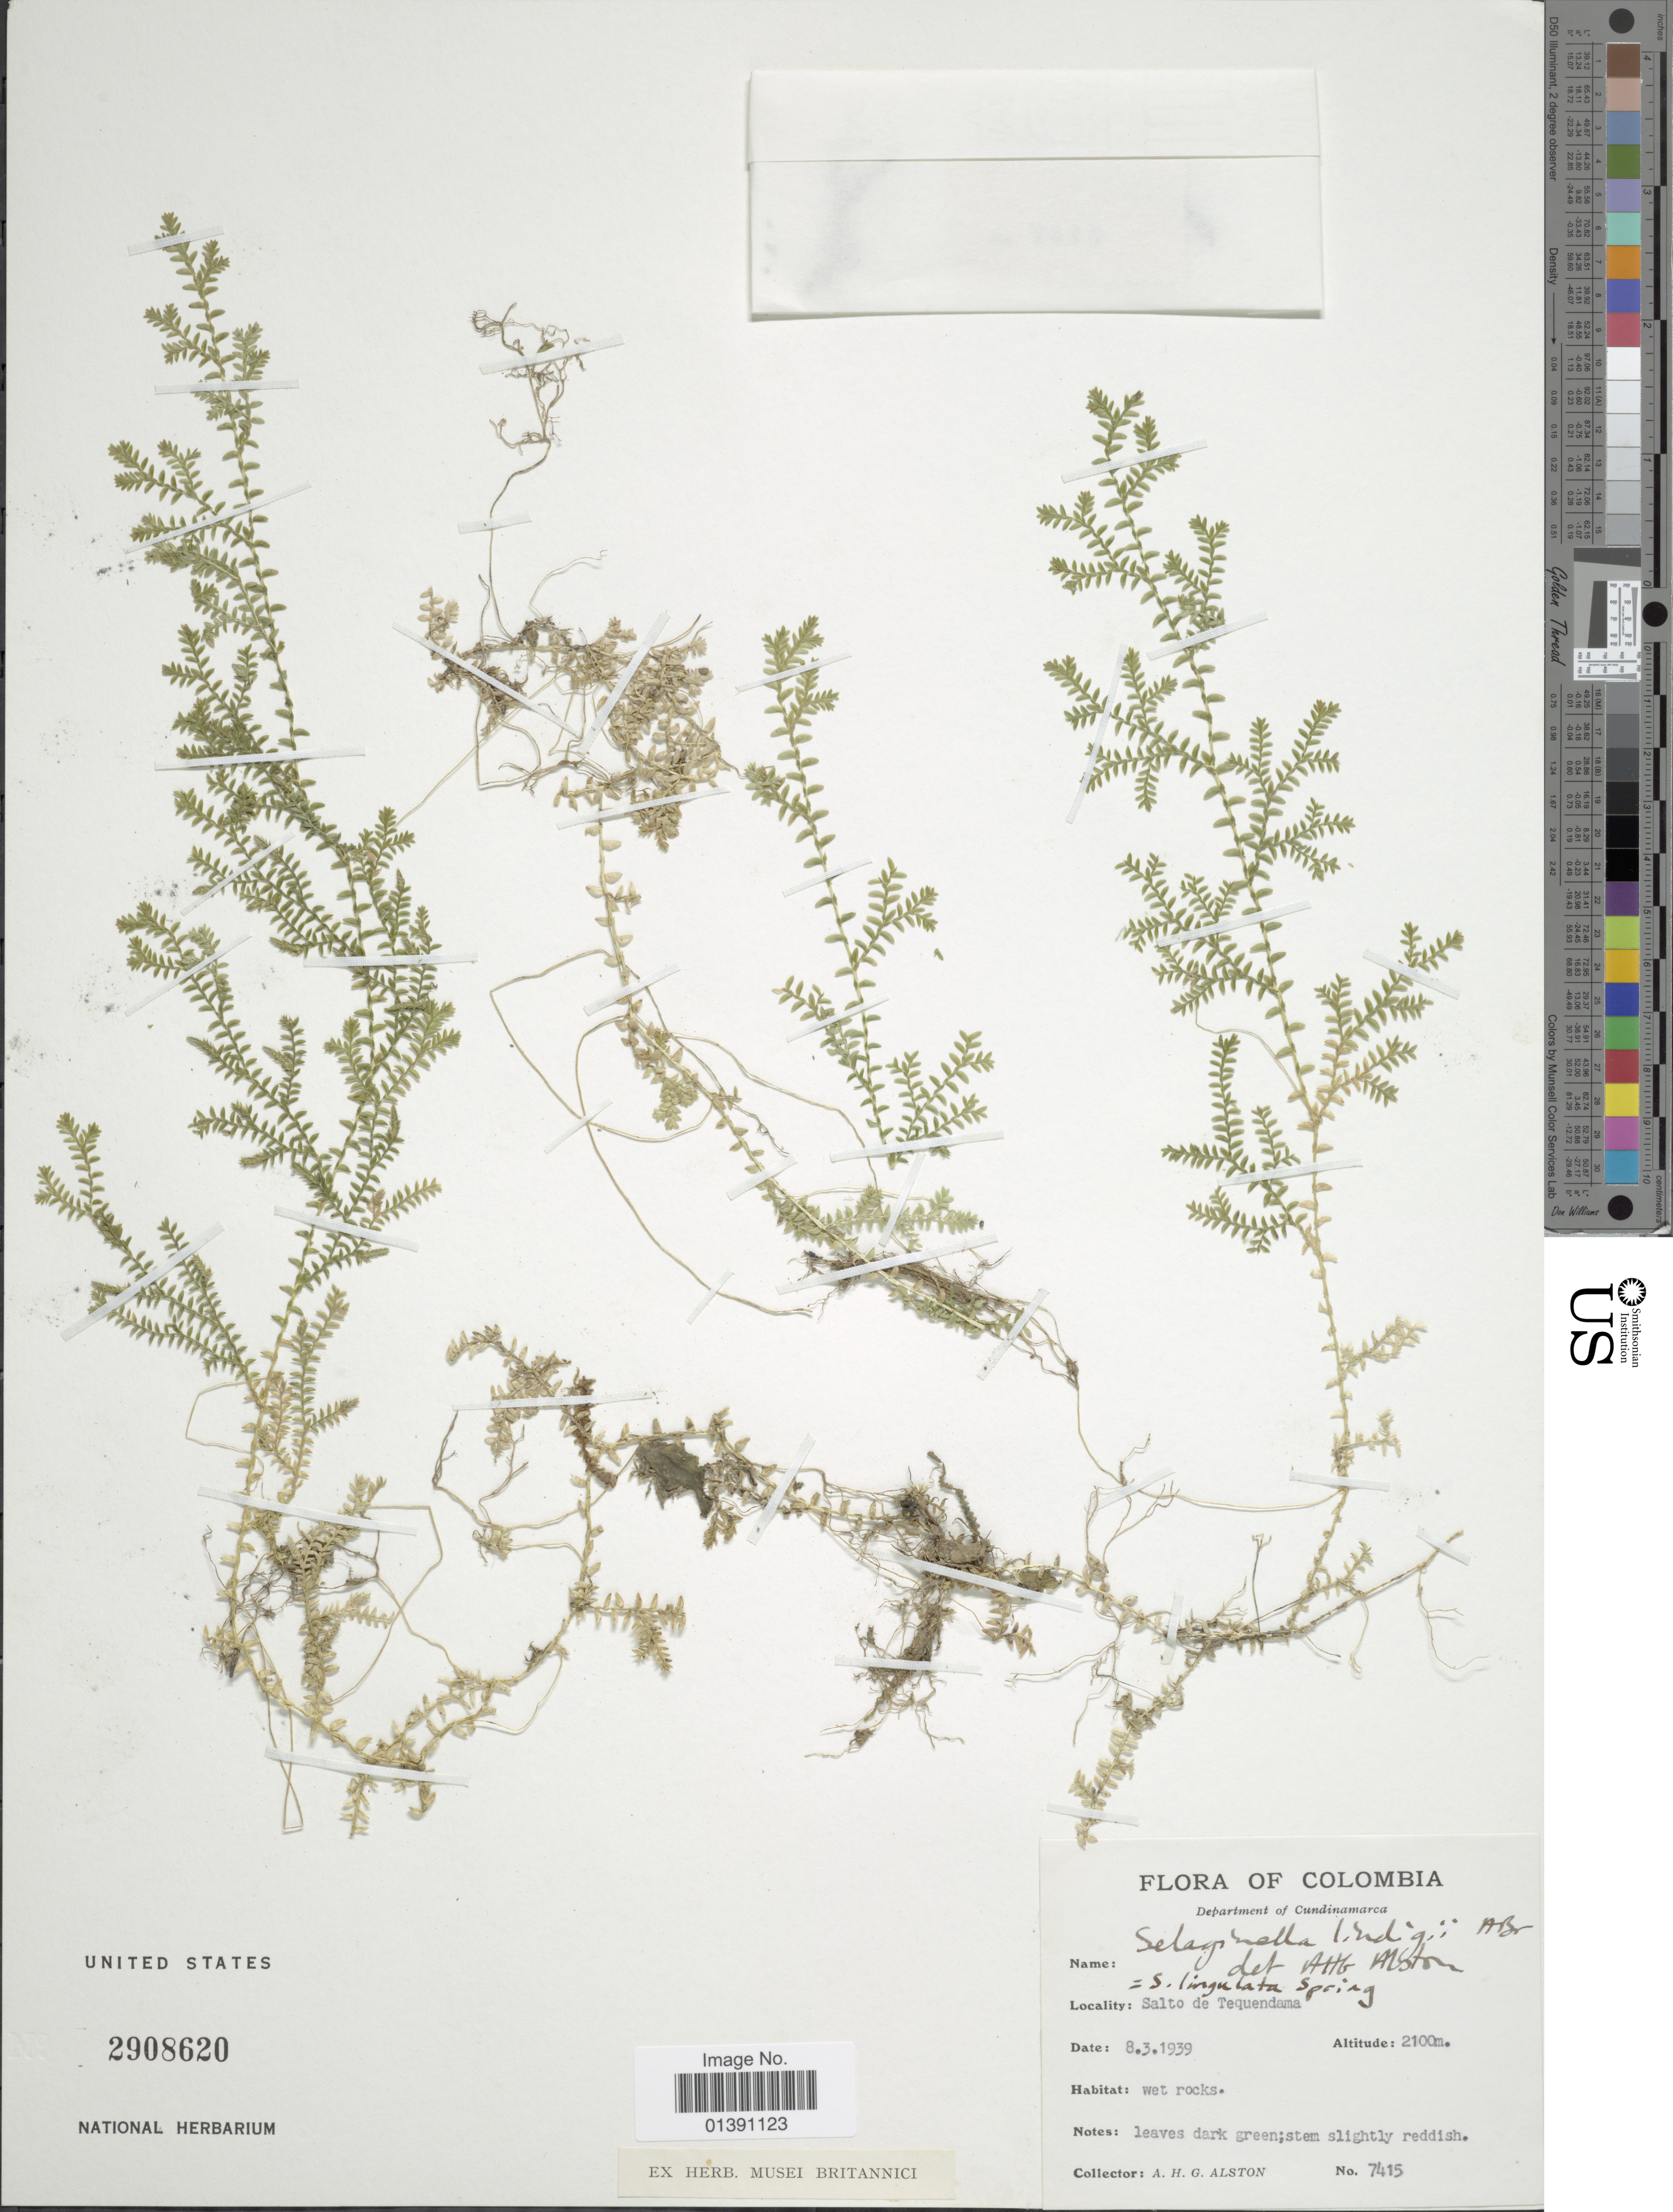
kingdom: Plantae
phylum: Tracheophyta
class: Lycopodiopsida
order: Selaginellales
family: Selaginellaceae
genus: Selaginella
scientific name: Selaginella lingulata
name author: Spring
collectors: A. H. Alston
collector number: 7415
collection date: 1939-03-08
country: Colombia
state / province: Cundinamarca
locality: Salto de Tequendama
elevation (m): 2100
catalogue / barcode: US 2908620